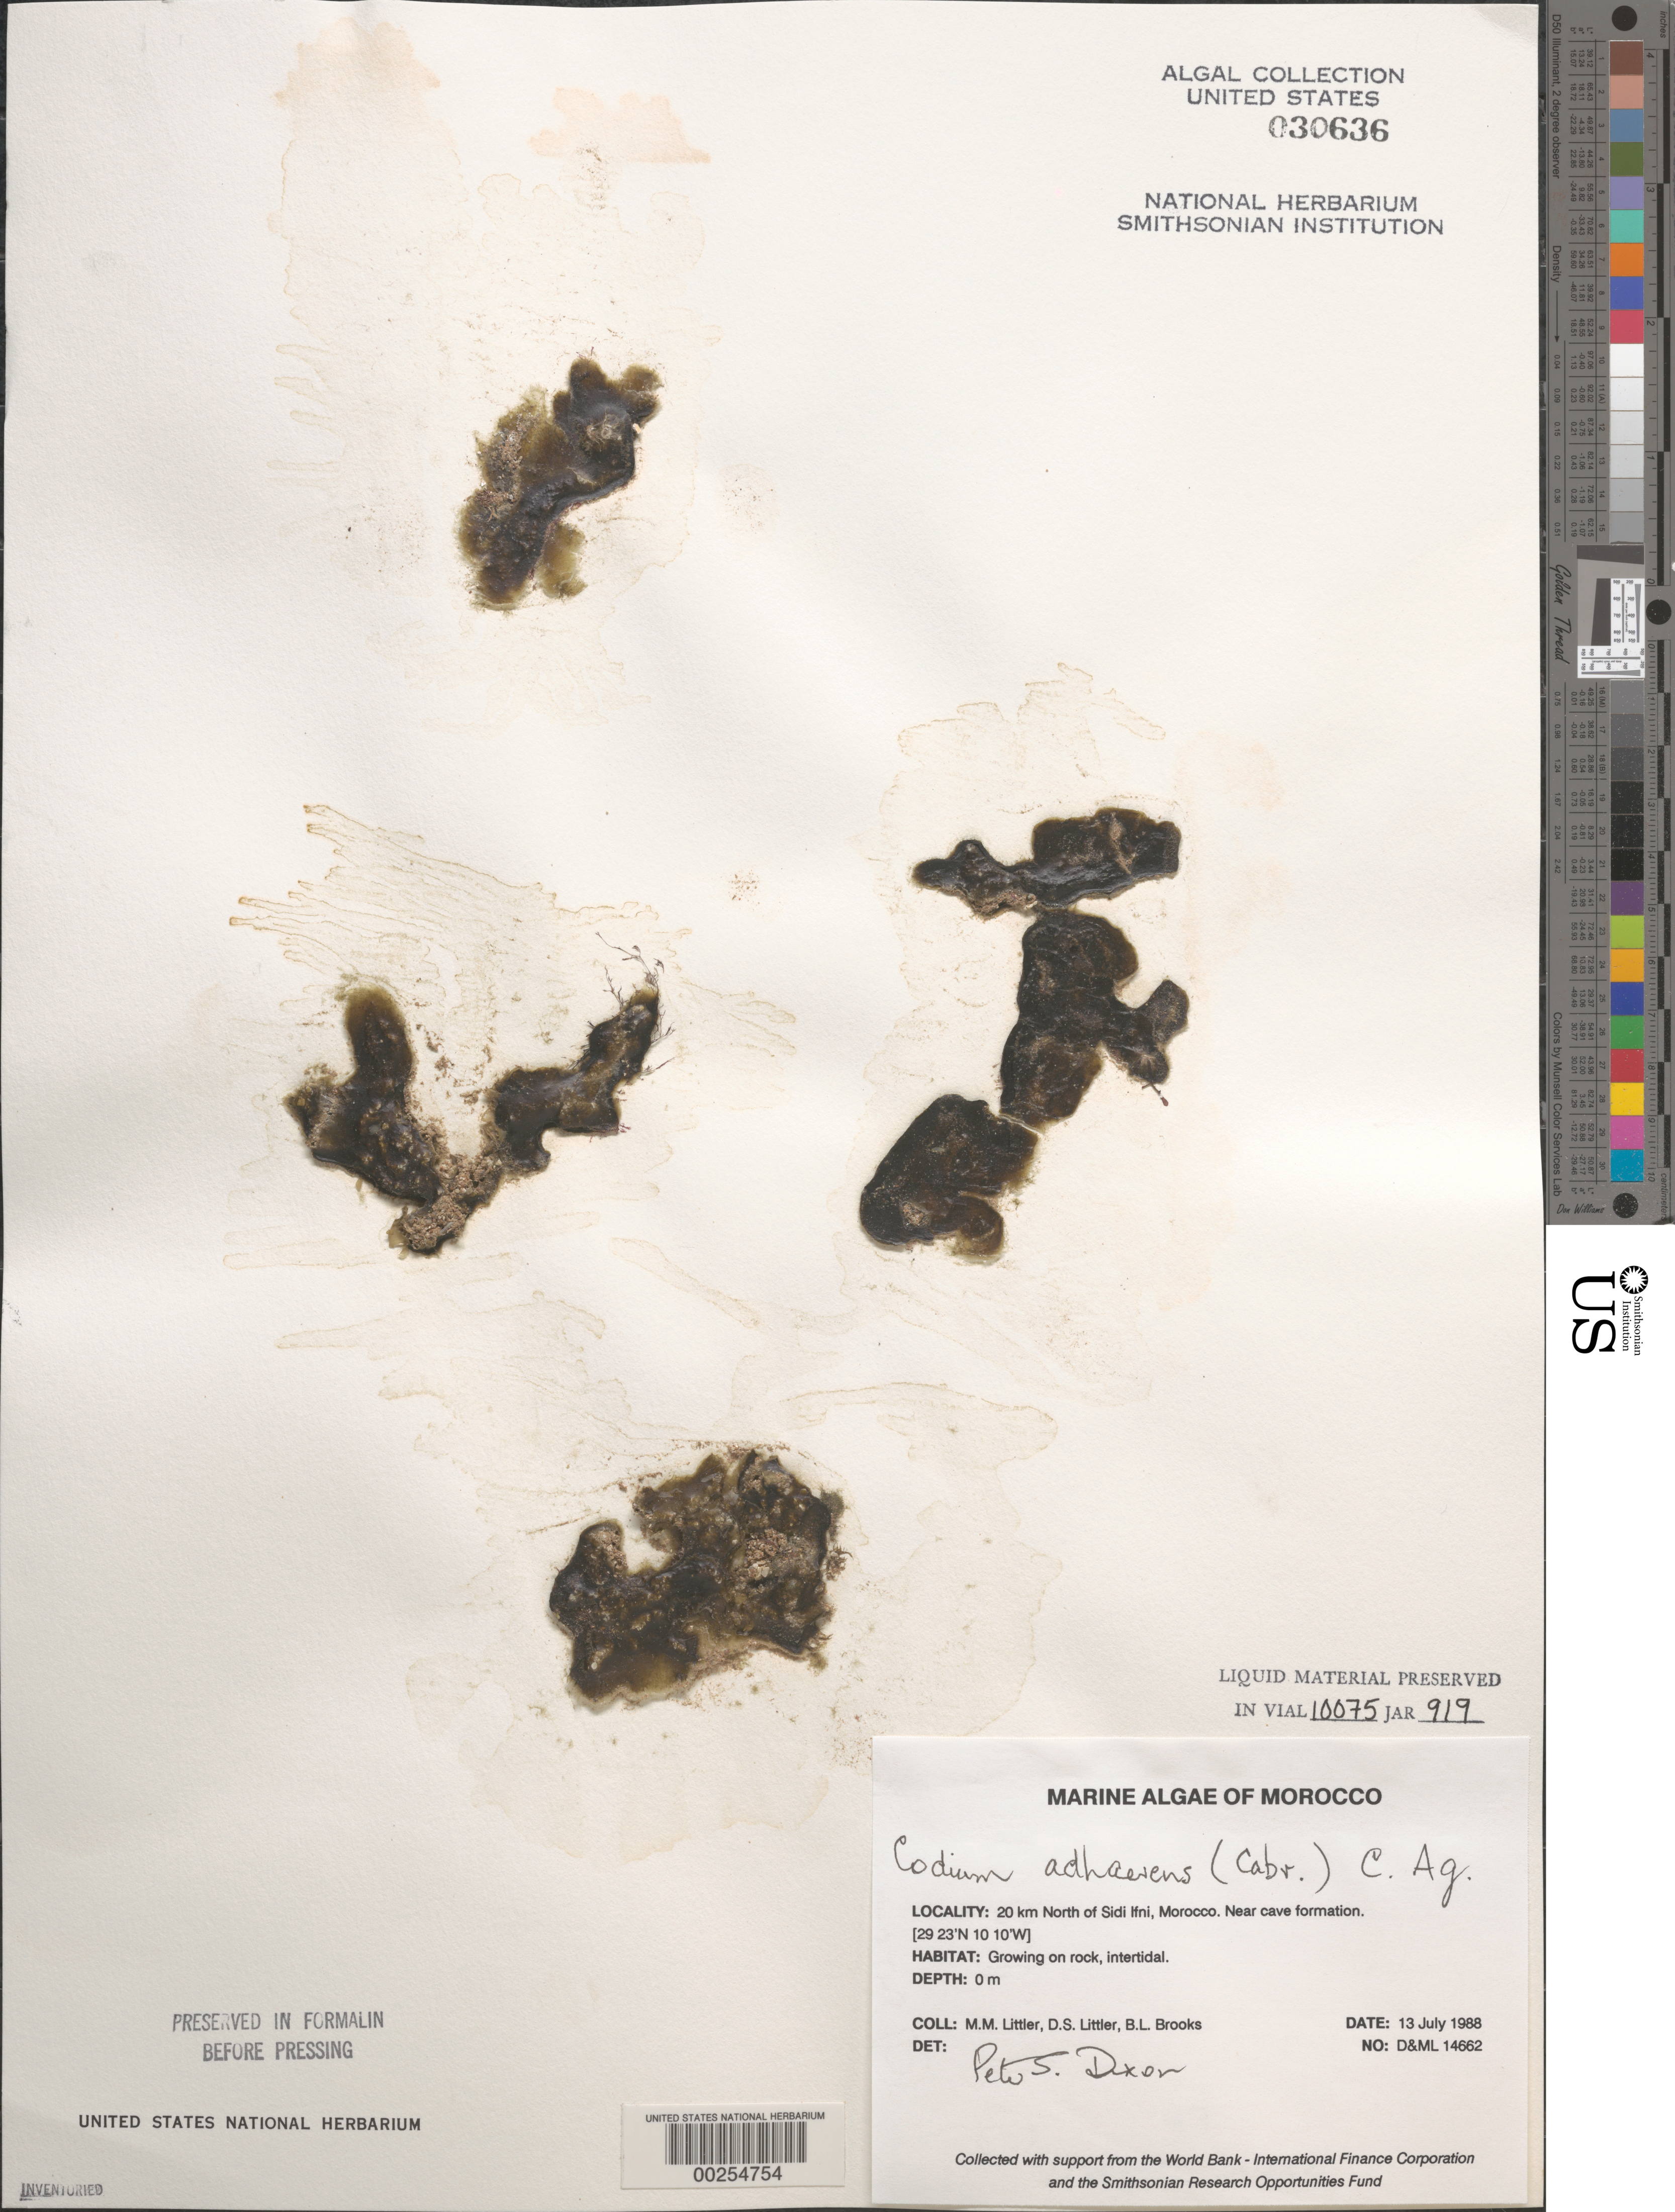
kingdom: Plantae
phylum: Chlorophyta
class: Ulvophyceae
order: Bryopsidales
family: Codiaceae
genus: Codium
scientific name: Codium adhaerens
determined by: Dixon, P. S.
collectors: M. M. Littler, D. S. Littler & B. Brooks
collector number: D&ML 14662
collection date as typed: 13 Jul 1988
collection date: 1988-07-13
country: Morocco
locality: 20 km north of Sidi Ifni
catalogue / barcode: US 30636